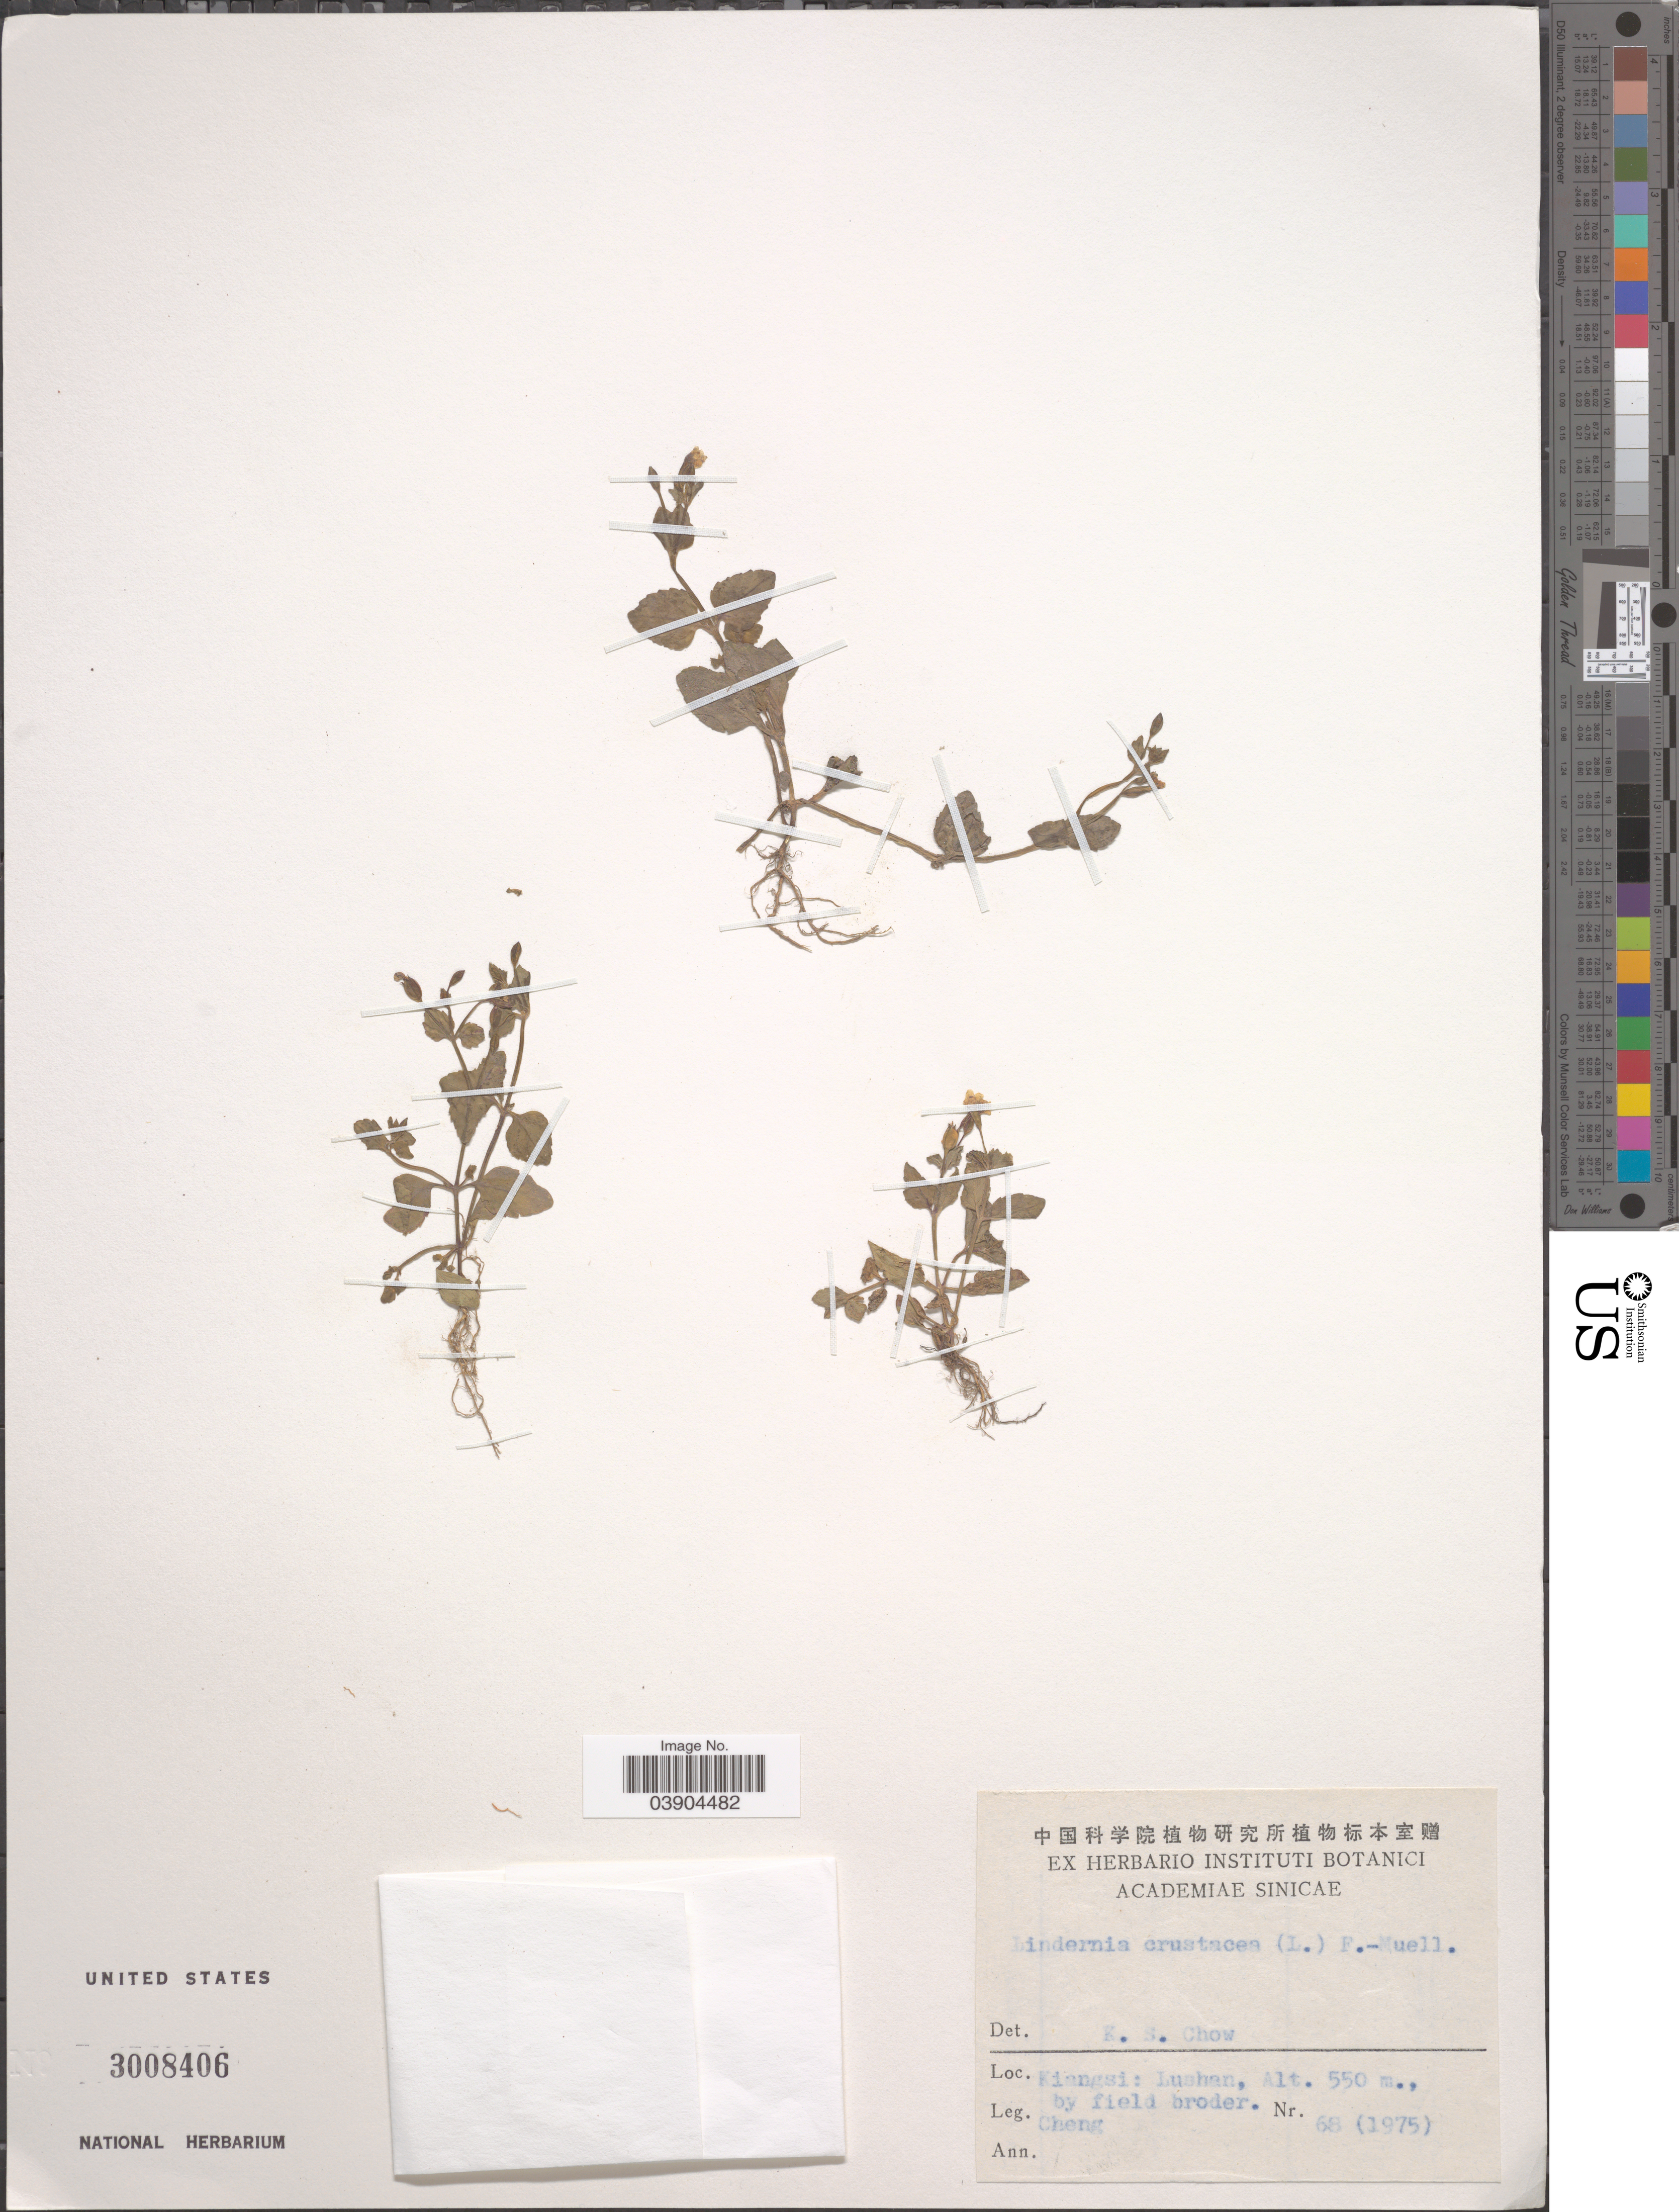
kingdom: Plantae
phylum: Tracheophyta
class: Magnoliopsida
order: Lamiales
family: Linderniaceae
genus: Lindernia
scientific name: Lindernia crustacea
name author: (L.) F. Muell.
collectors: -. Cheng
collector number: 68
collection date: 1975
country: China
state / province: Jiangxi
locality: Kiangsi: Lushan.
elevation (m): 550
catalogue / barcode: US 3008406